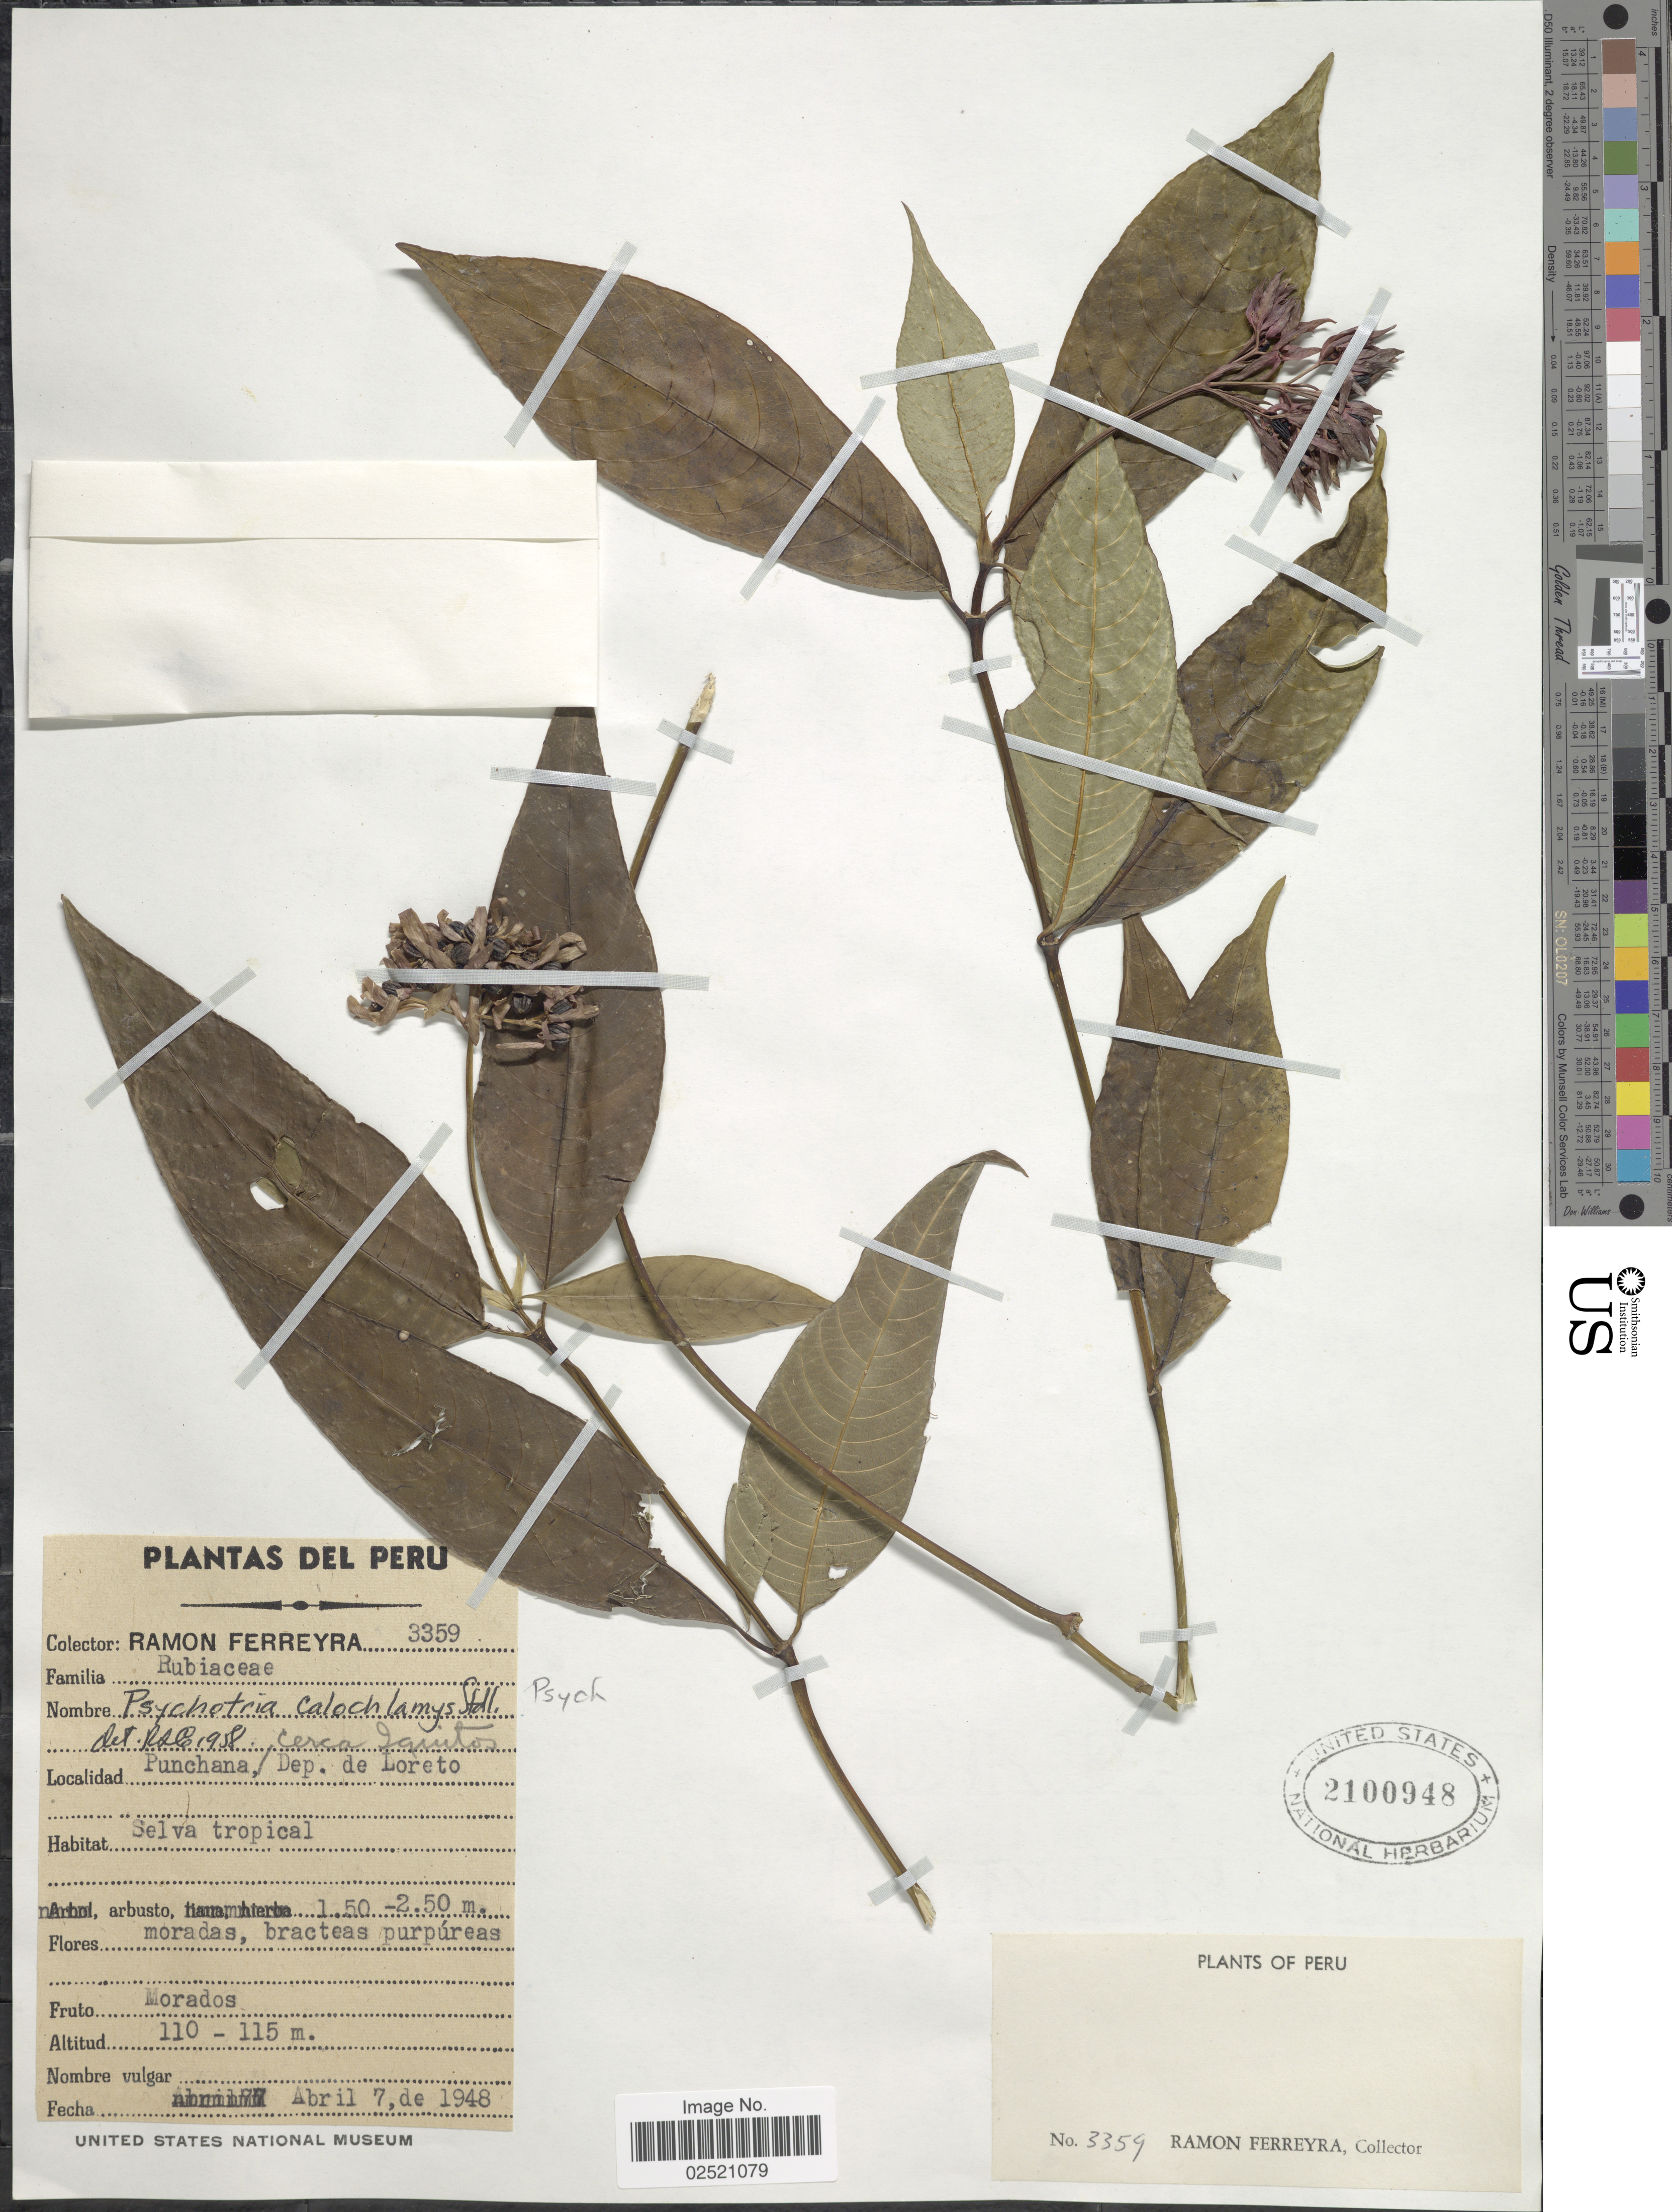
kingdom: Plantae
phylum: Tracheophyta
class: Magnoliopsida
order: Gentianales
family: Rubiaceae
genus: Psychotria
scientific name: Psychotria calochlamys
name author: Standl.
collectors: R. A. Ferreyra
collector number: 3359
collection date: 1948-04-07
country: Peru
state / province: Loreto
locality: Punchana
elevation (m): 110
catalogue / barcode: US 2100948